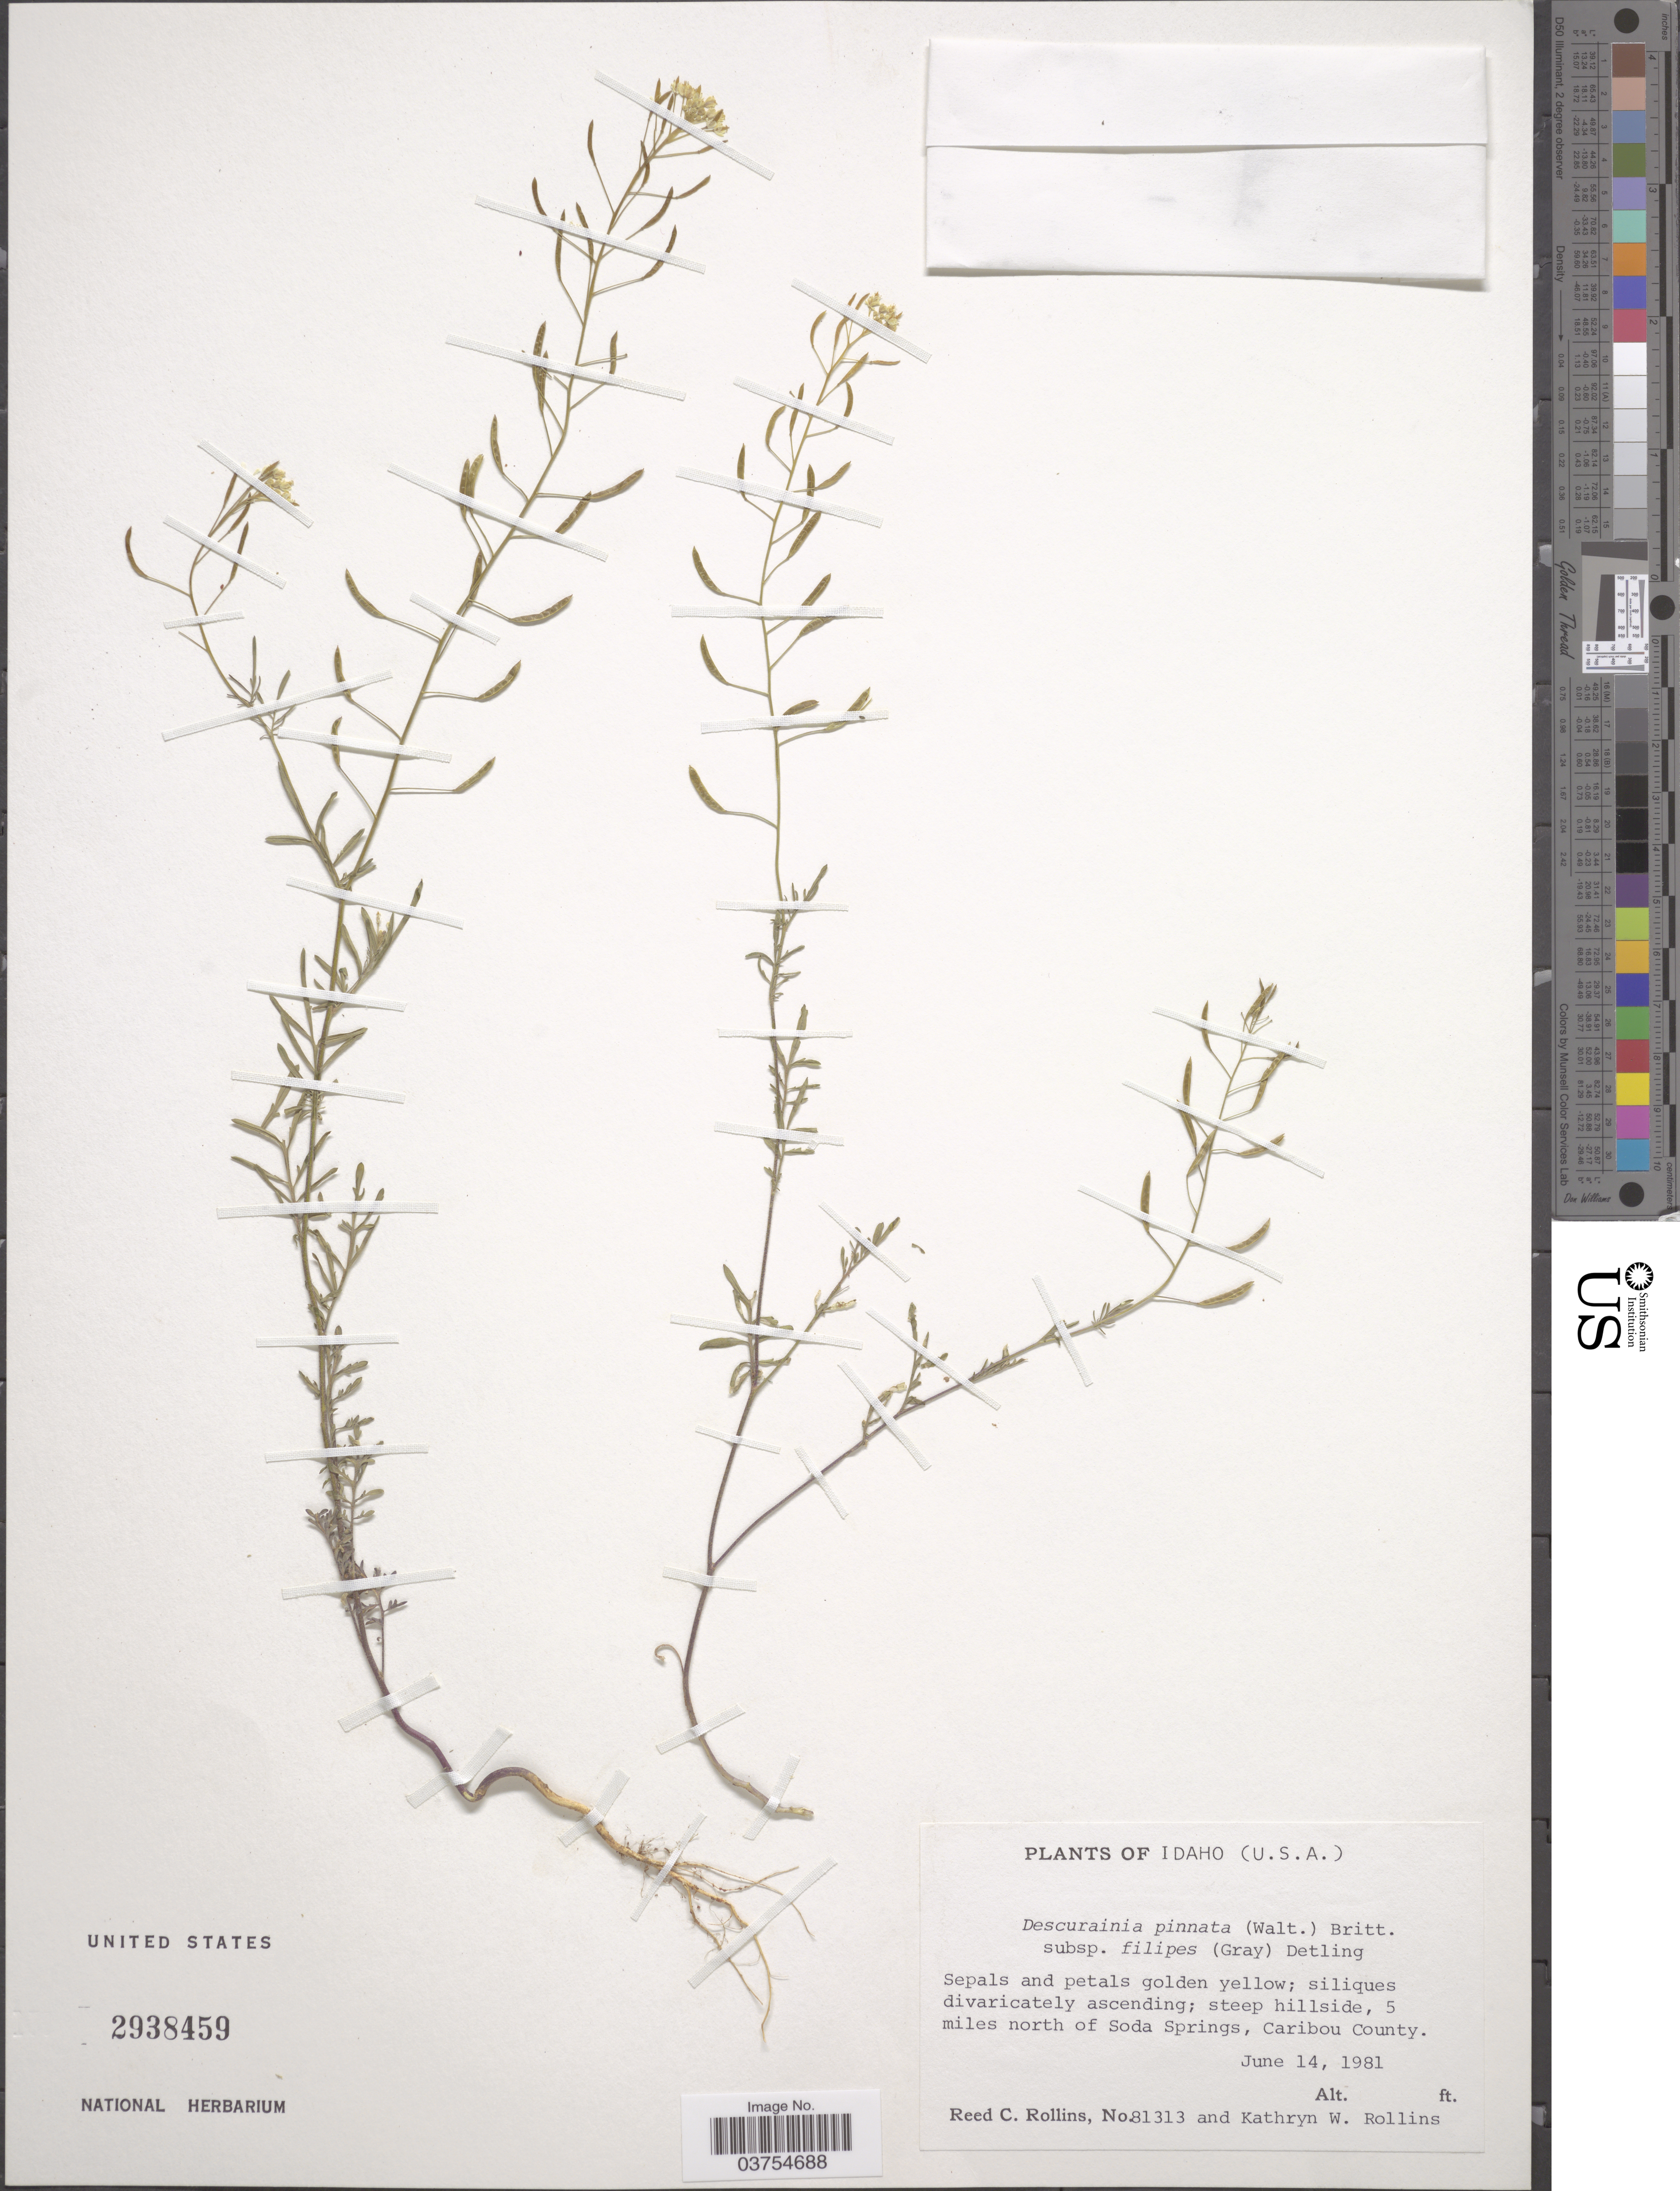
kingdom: Plantae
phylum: Tracheophyta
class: Magnoliopsida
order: Brassicales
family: Brassicaceae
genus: Descurainia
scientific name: Descurainia pinnata subsp. filipes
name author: (A. Gray) Detling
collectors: R. C. Rollins & K. W. Rollins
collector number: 81313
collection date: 1981-06-14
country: United States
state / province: Idaho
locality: Steep hillside, 5 miles north of Soda Springs, Caribou County.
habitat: steep hillside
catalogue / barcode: US 2938459